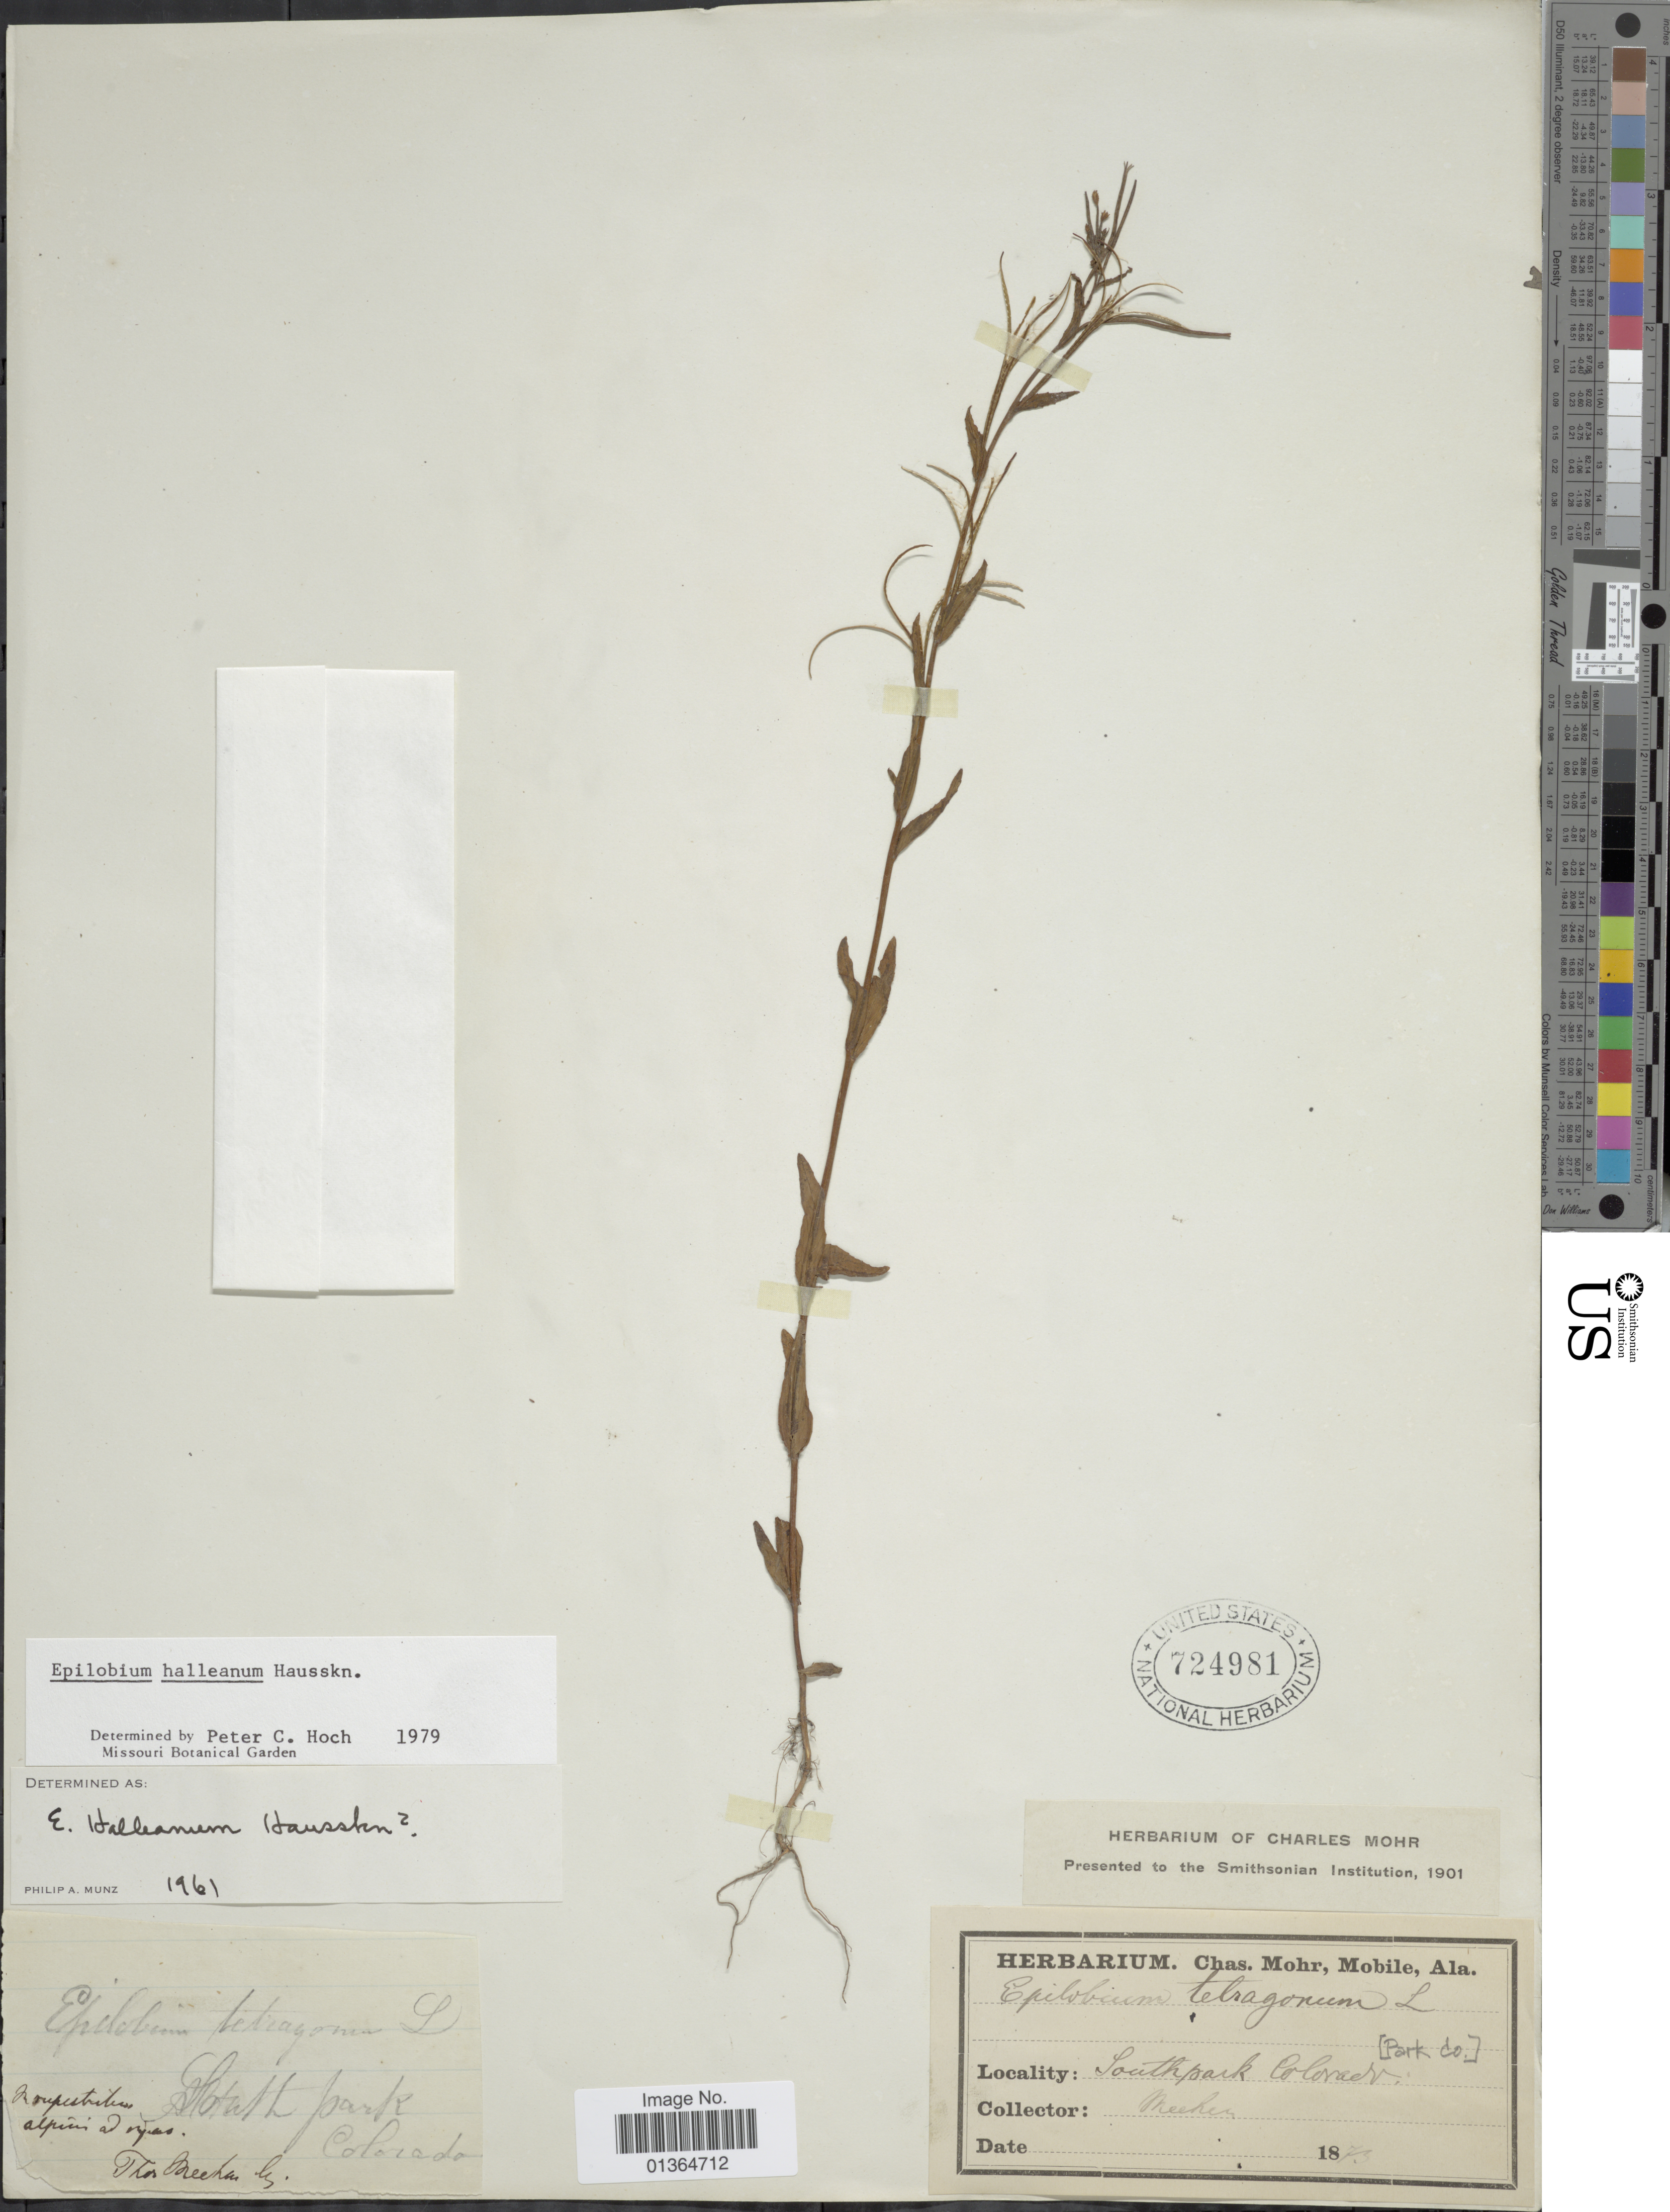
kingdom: Plantae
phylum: Tracheophyta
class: Magnoliopsida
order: Myrtales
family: Onagraceae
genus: Epilobium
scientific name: Epilobium hallianum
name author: Hausskn.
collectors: Meeher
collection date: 1883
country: United States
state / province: Colorado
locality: South park.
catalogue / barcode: US 724981